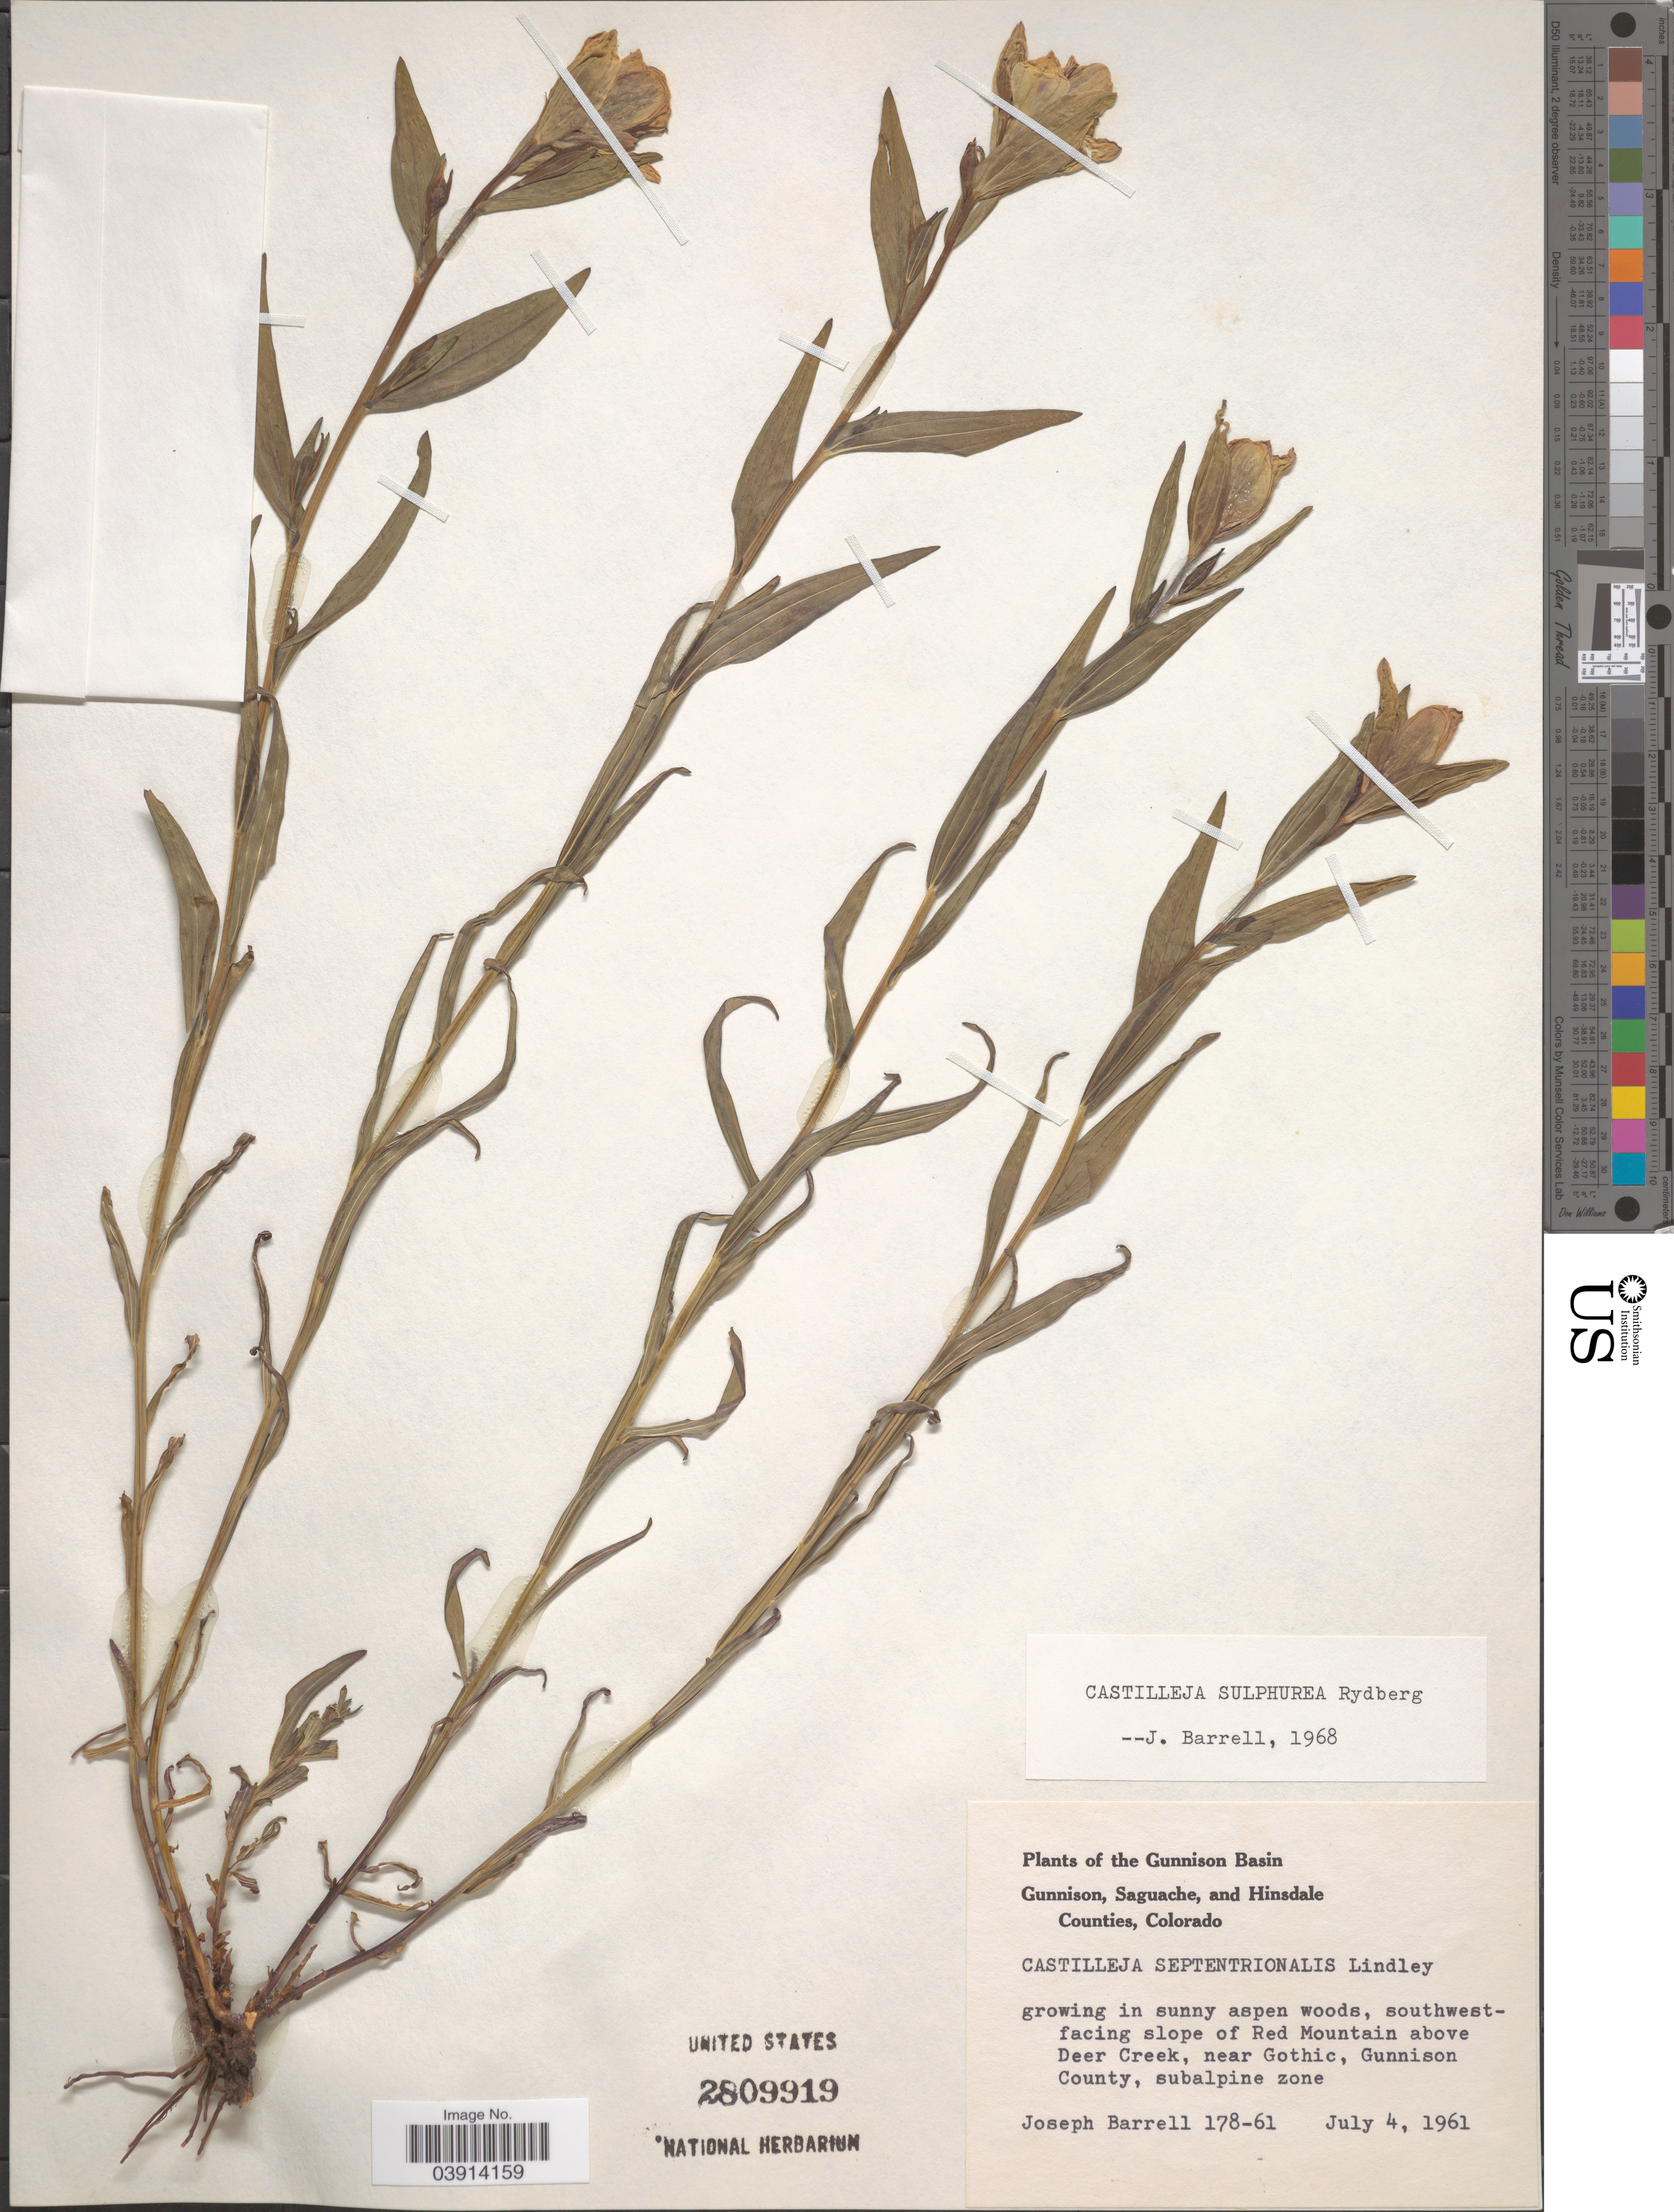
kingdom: Plantae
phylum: Tracheophyta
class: Magnoliopsida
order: Lamiales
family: Orobanchaceae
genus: Castilleja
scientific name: Castilleja septentrionalis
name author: Lindl.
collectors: J. Barrell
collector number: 178-61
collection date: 1961-07-04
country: United States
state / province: Colorado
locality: The Gunnison Basin. Southwest-facing slope of Red Mountain above Deer Creek, near Gothic, Gunnison County, subalpine zone.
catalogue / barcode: US 2809919